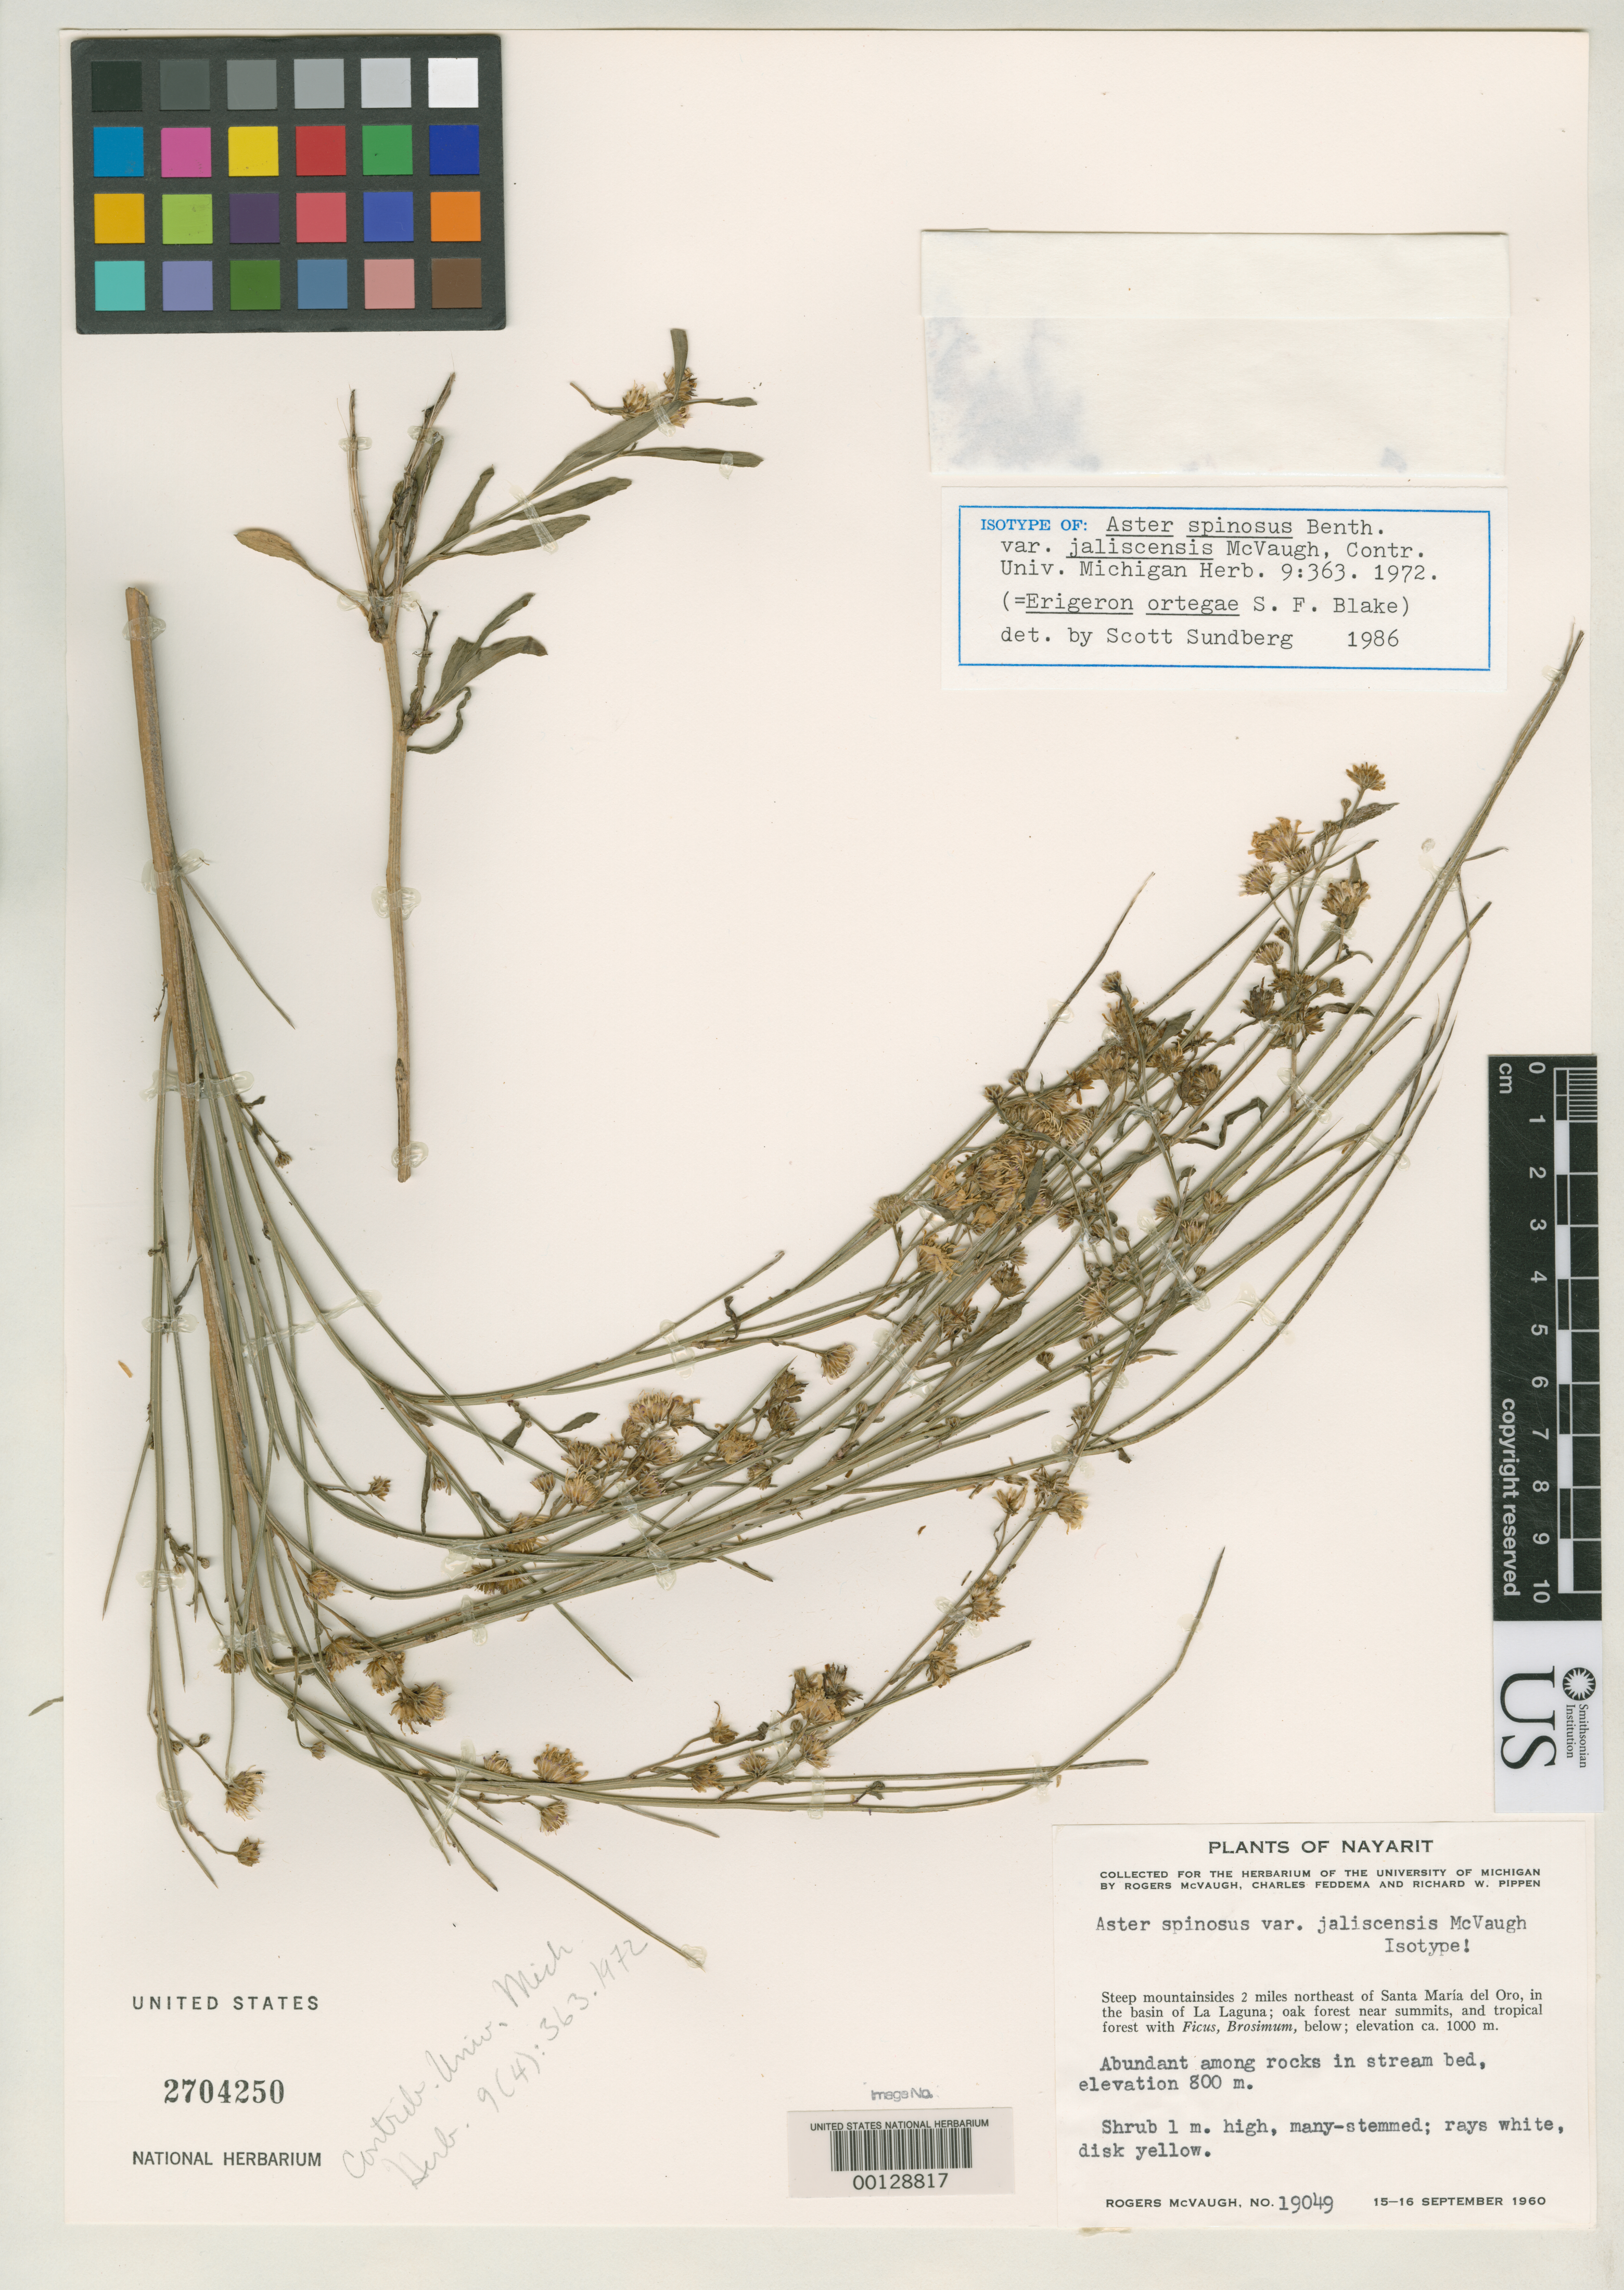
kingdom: Plantae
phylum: Tracheophyta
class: Magnoliopsida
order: Asterales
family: Asteraceae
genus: Aster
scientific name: Aster spinosus var. jaliscensis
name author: McVaugh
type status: Isotype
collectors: R. McVaugh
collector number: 19049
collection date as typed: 15 Sep 1960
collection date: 1960-09-15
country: Mexico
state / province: Nayarit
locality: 2 miles NE of Santa Maria del Oro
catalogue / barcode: US 2704250